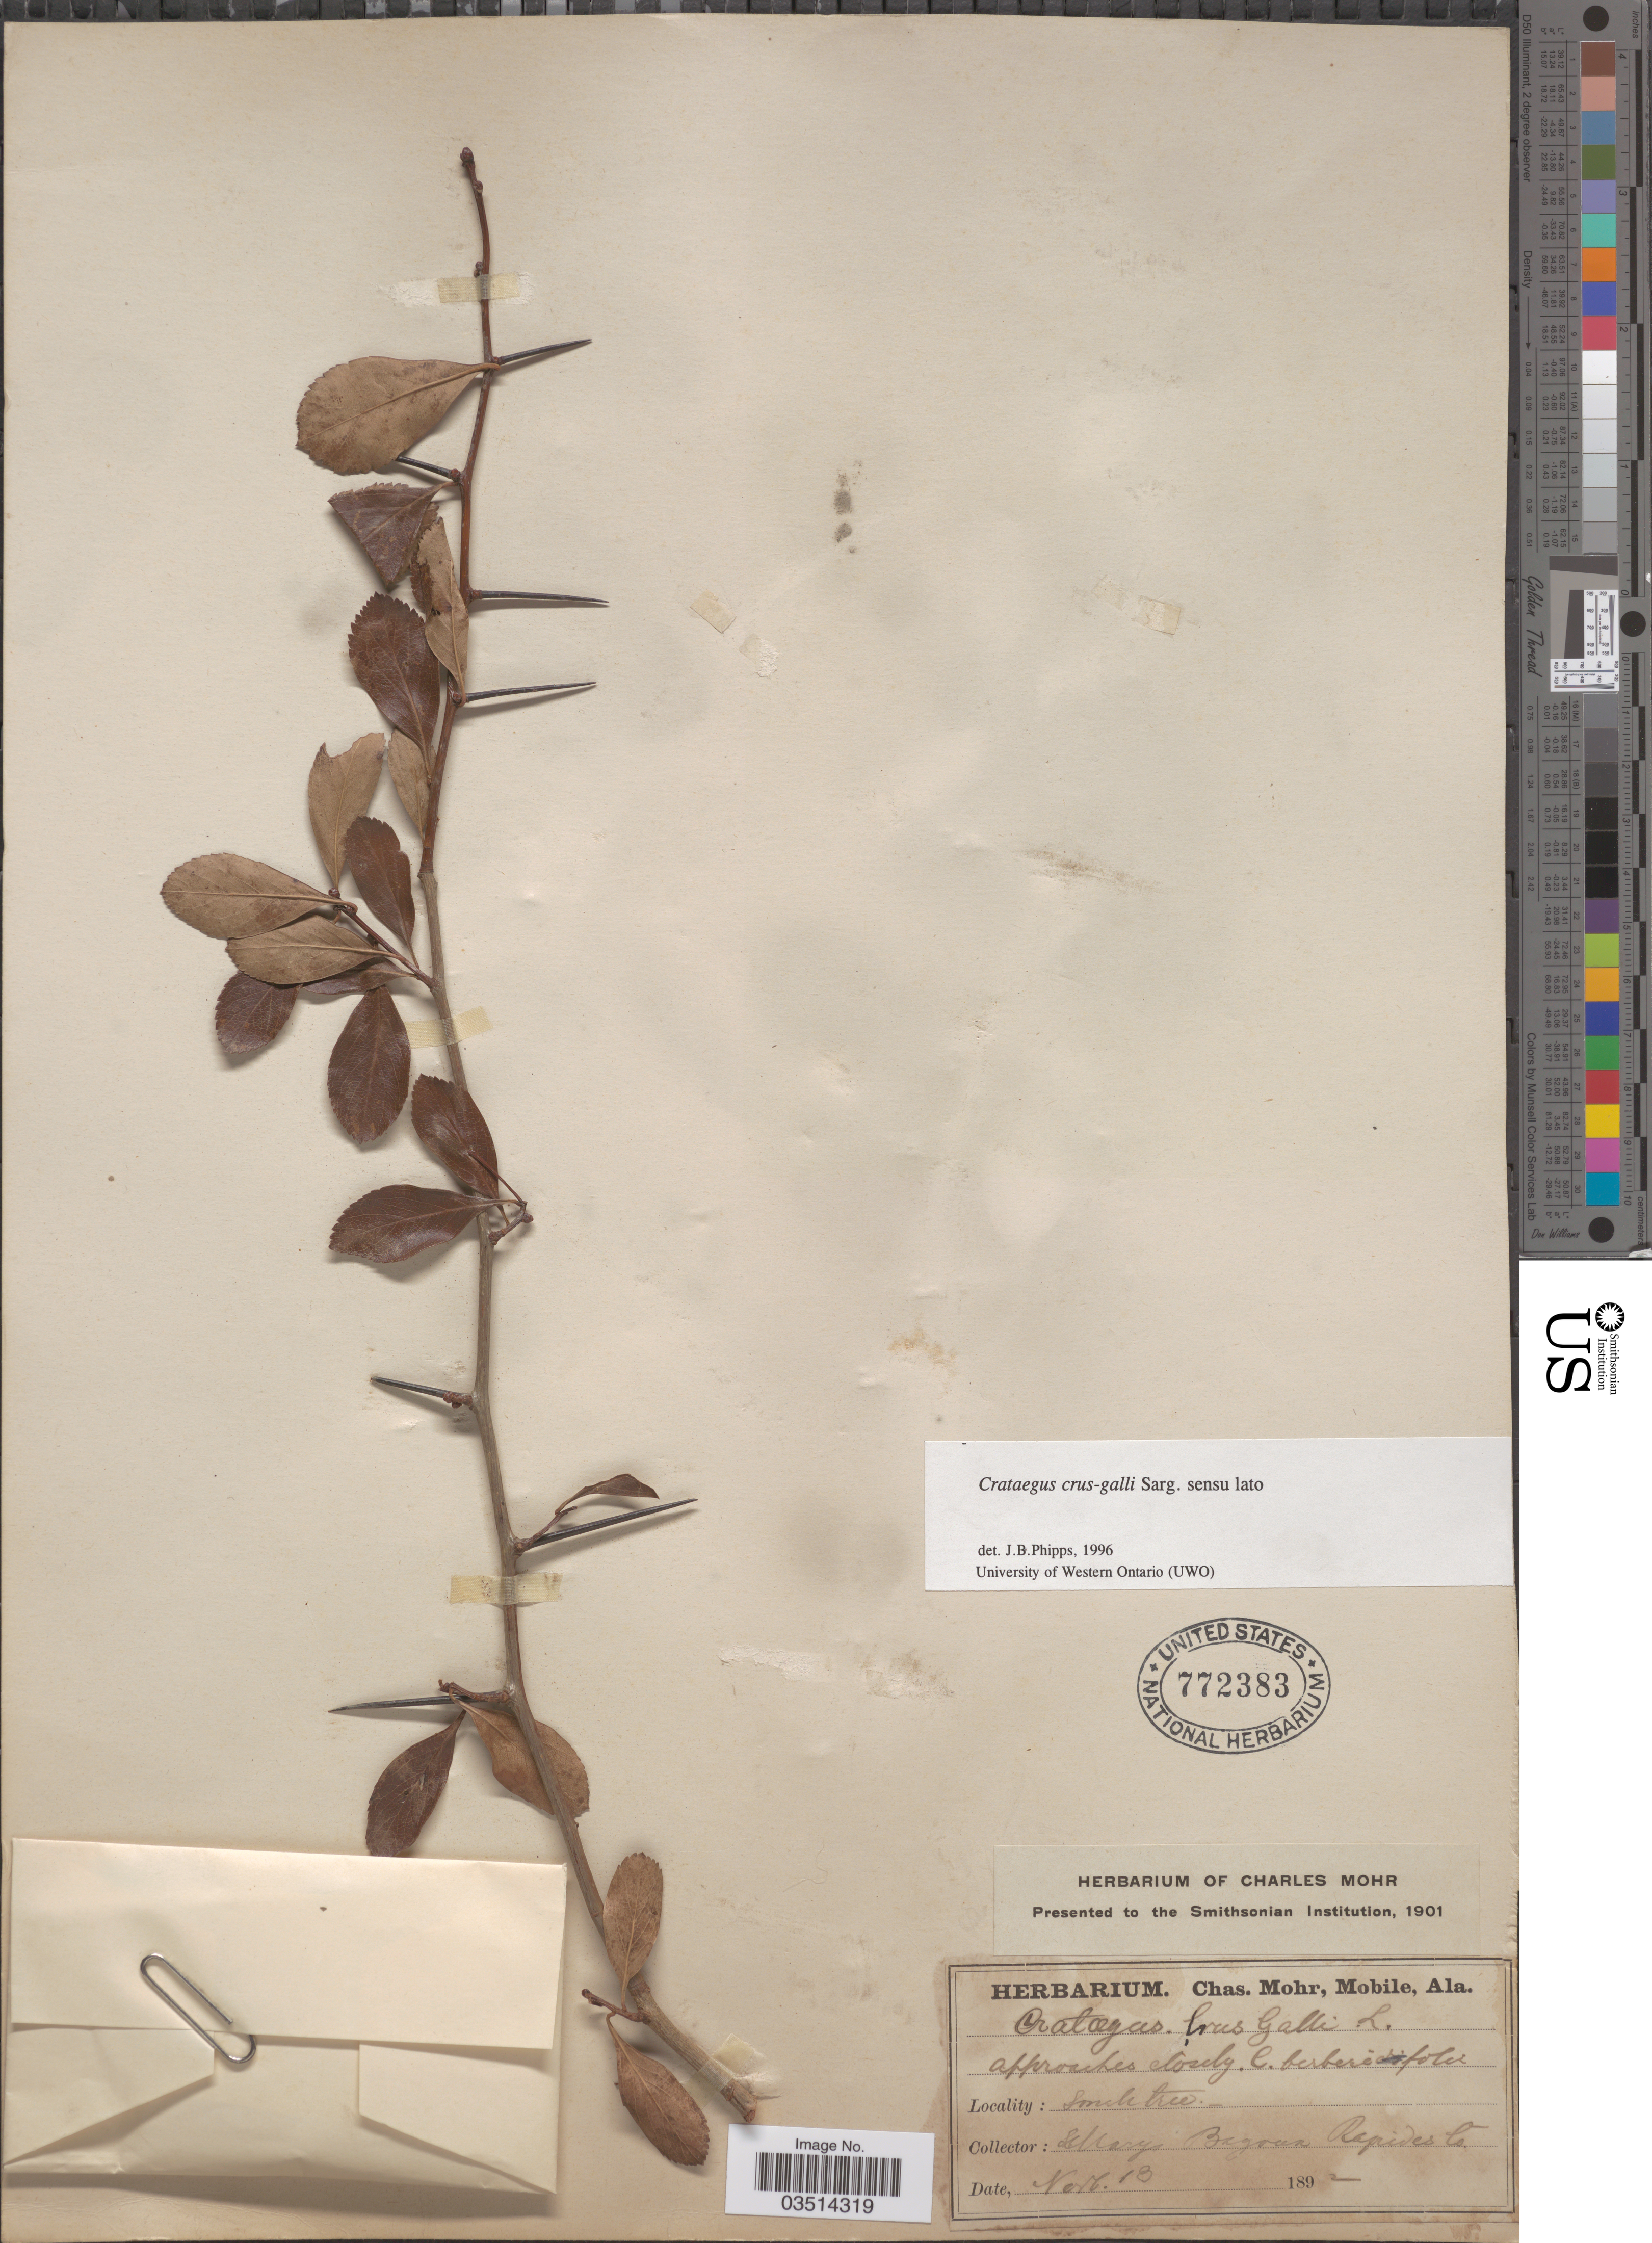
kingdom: Plantae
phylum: Tracheophyta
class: Magnoliopsida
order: Rosales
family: Rosaceae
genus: Crataegus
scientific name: Crataegus crus-galli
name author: L.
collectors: ex herb. Charles Mohr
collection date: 1892-02-13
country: United States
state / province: Alabama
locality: St. Marys Bayoux Rapides Co.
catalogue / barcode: US 772383